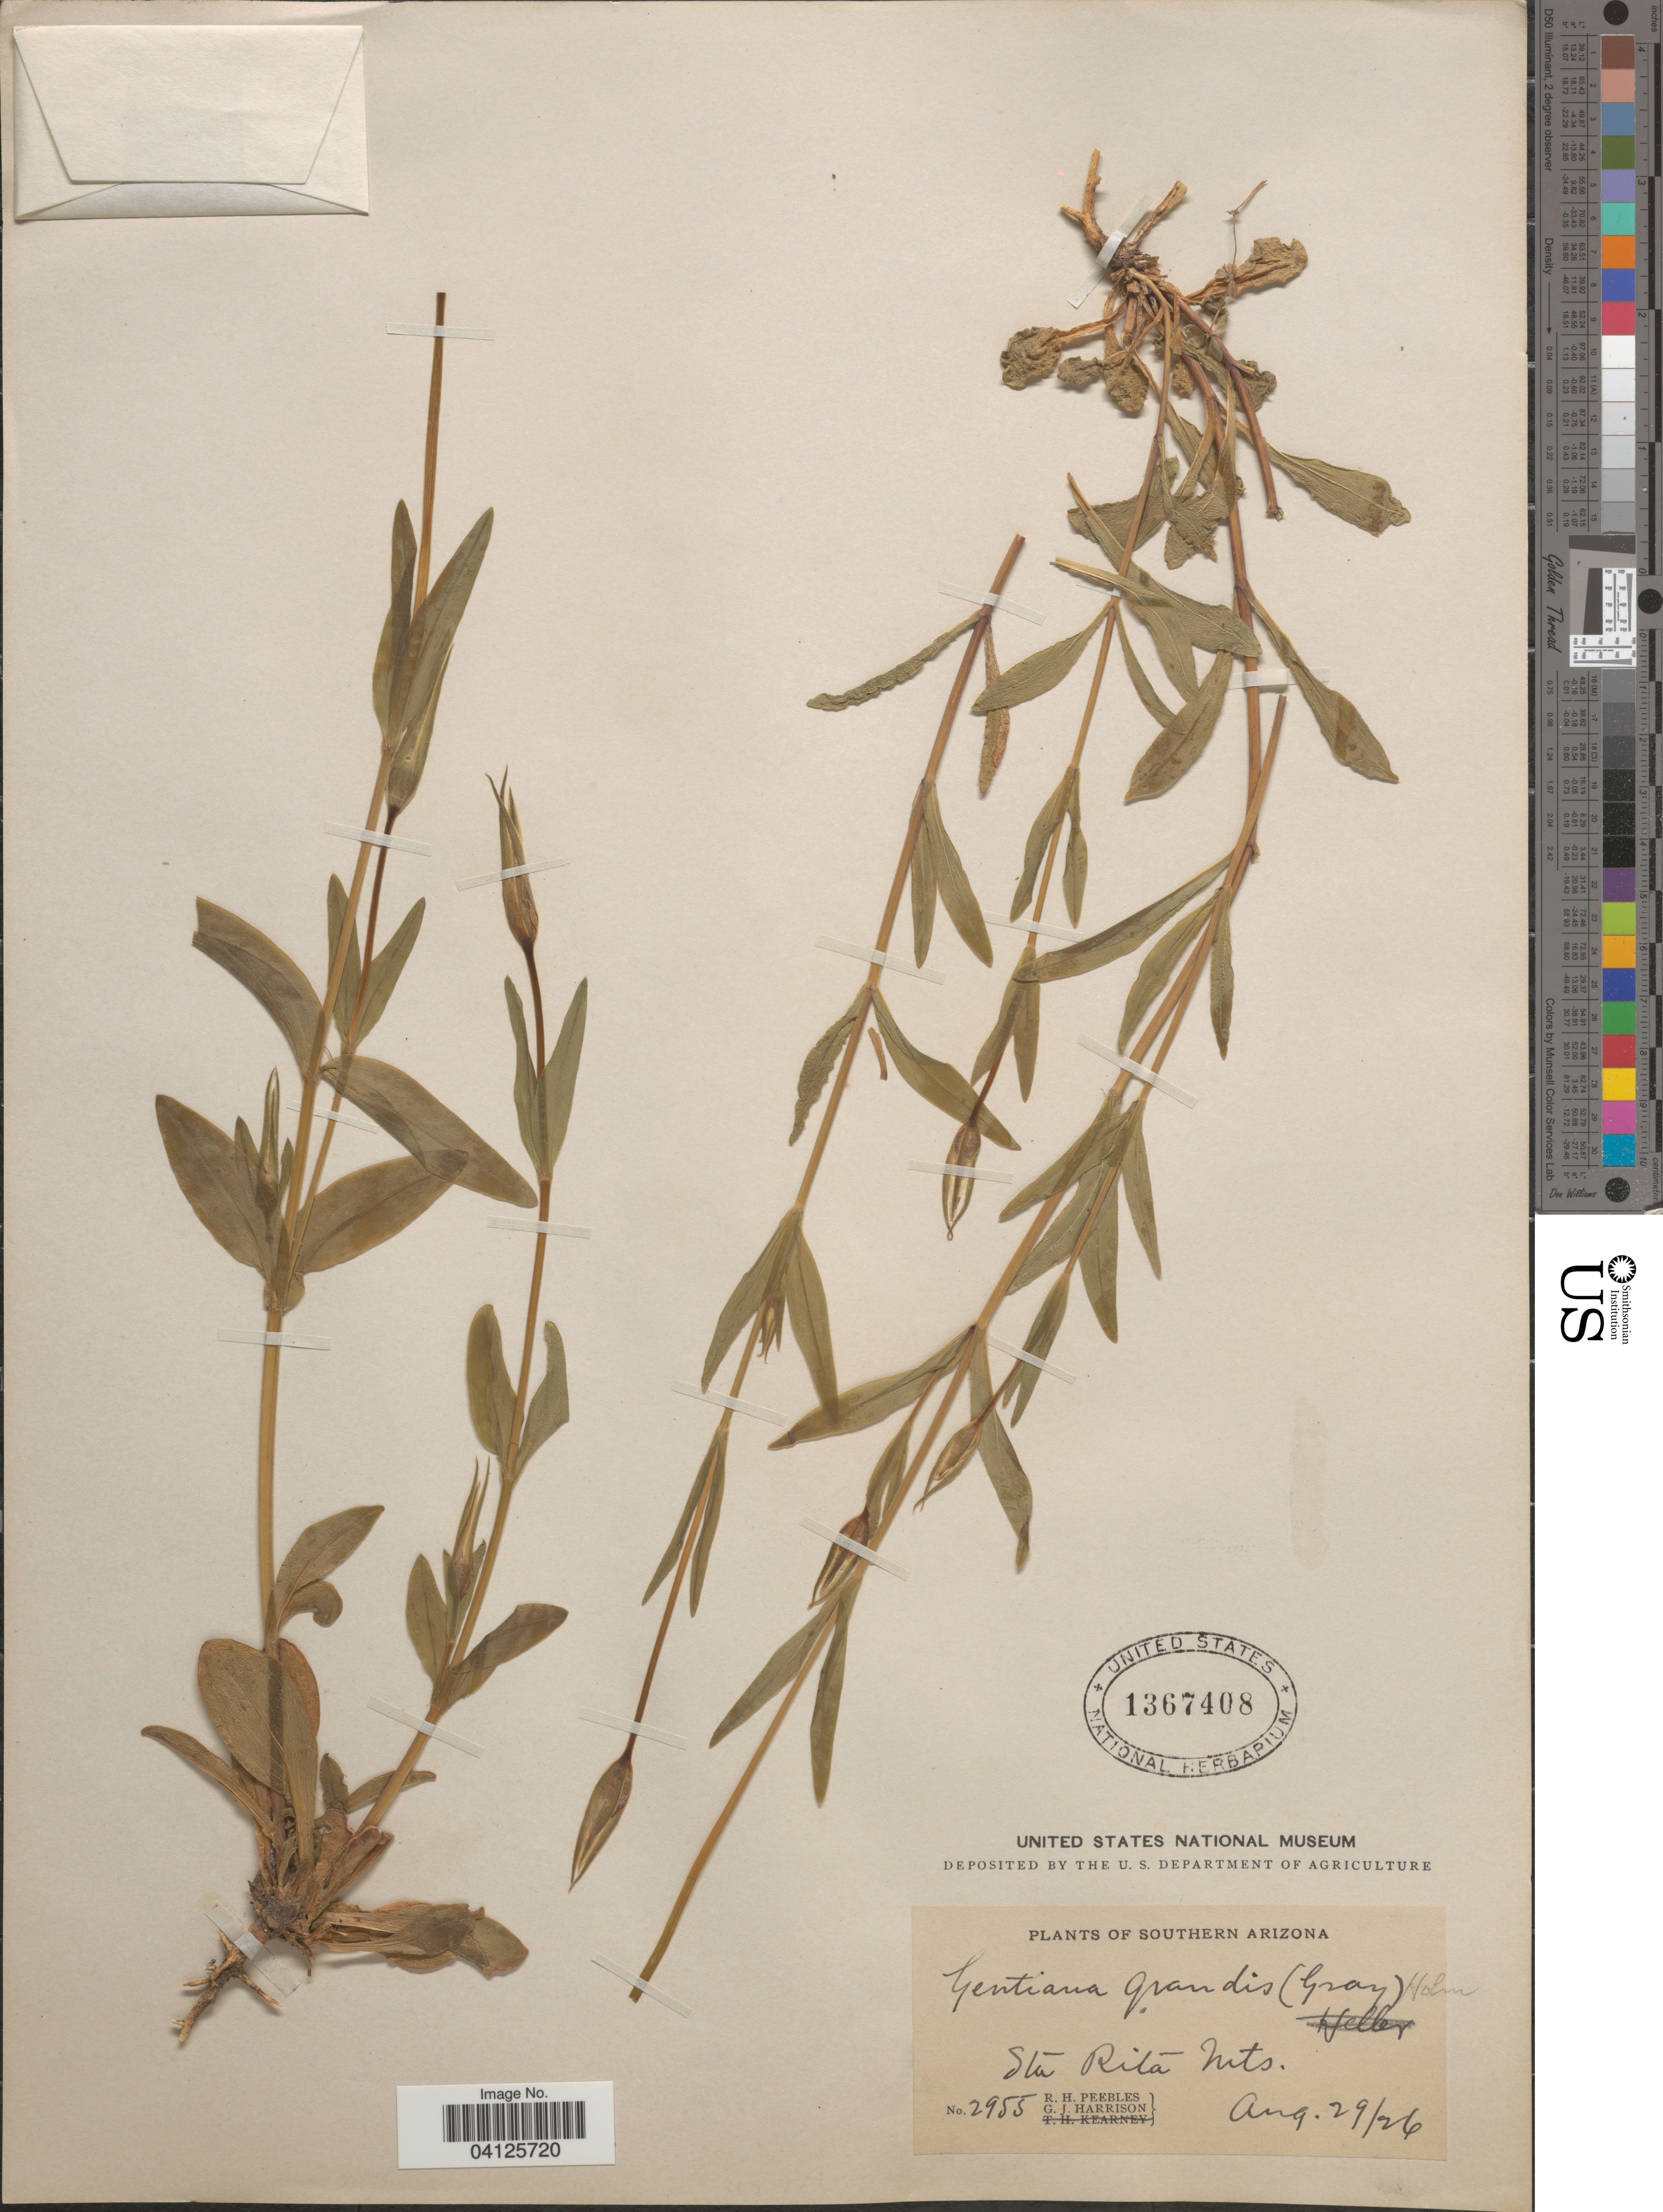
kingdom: Plantae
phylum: Tracheophyta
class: Magnoliopsida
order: Gentianales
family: Gentianaceae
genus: Gentiana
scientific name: Gentiana grandis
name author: (A. Gray) Holm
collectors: R. H. Peebles & G. J. Harrison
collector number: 2955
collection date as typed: Transcribed d/m/y: 29/8/26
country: United States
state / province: Arizona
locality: Southern Arizona. Sta Rita Mts.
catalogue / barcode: US 1367408